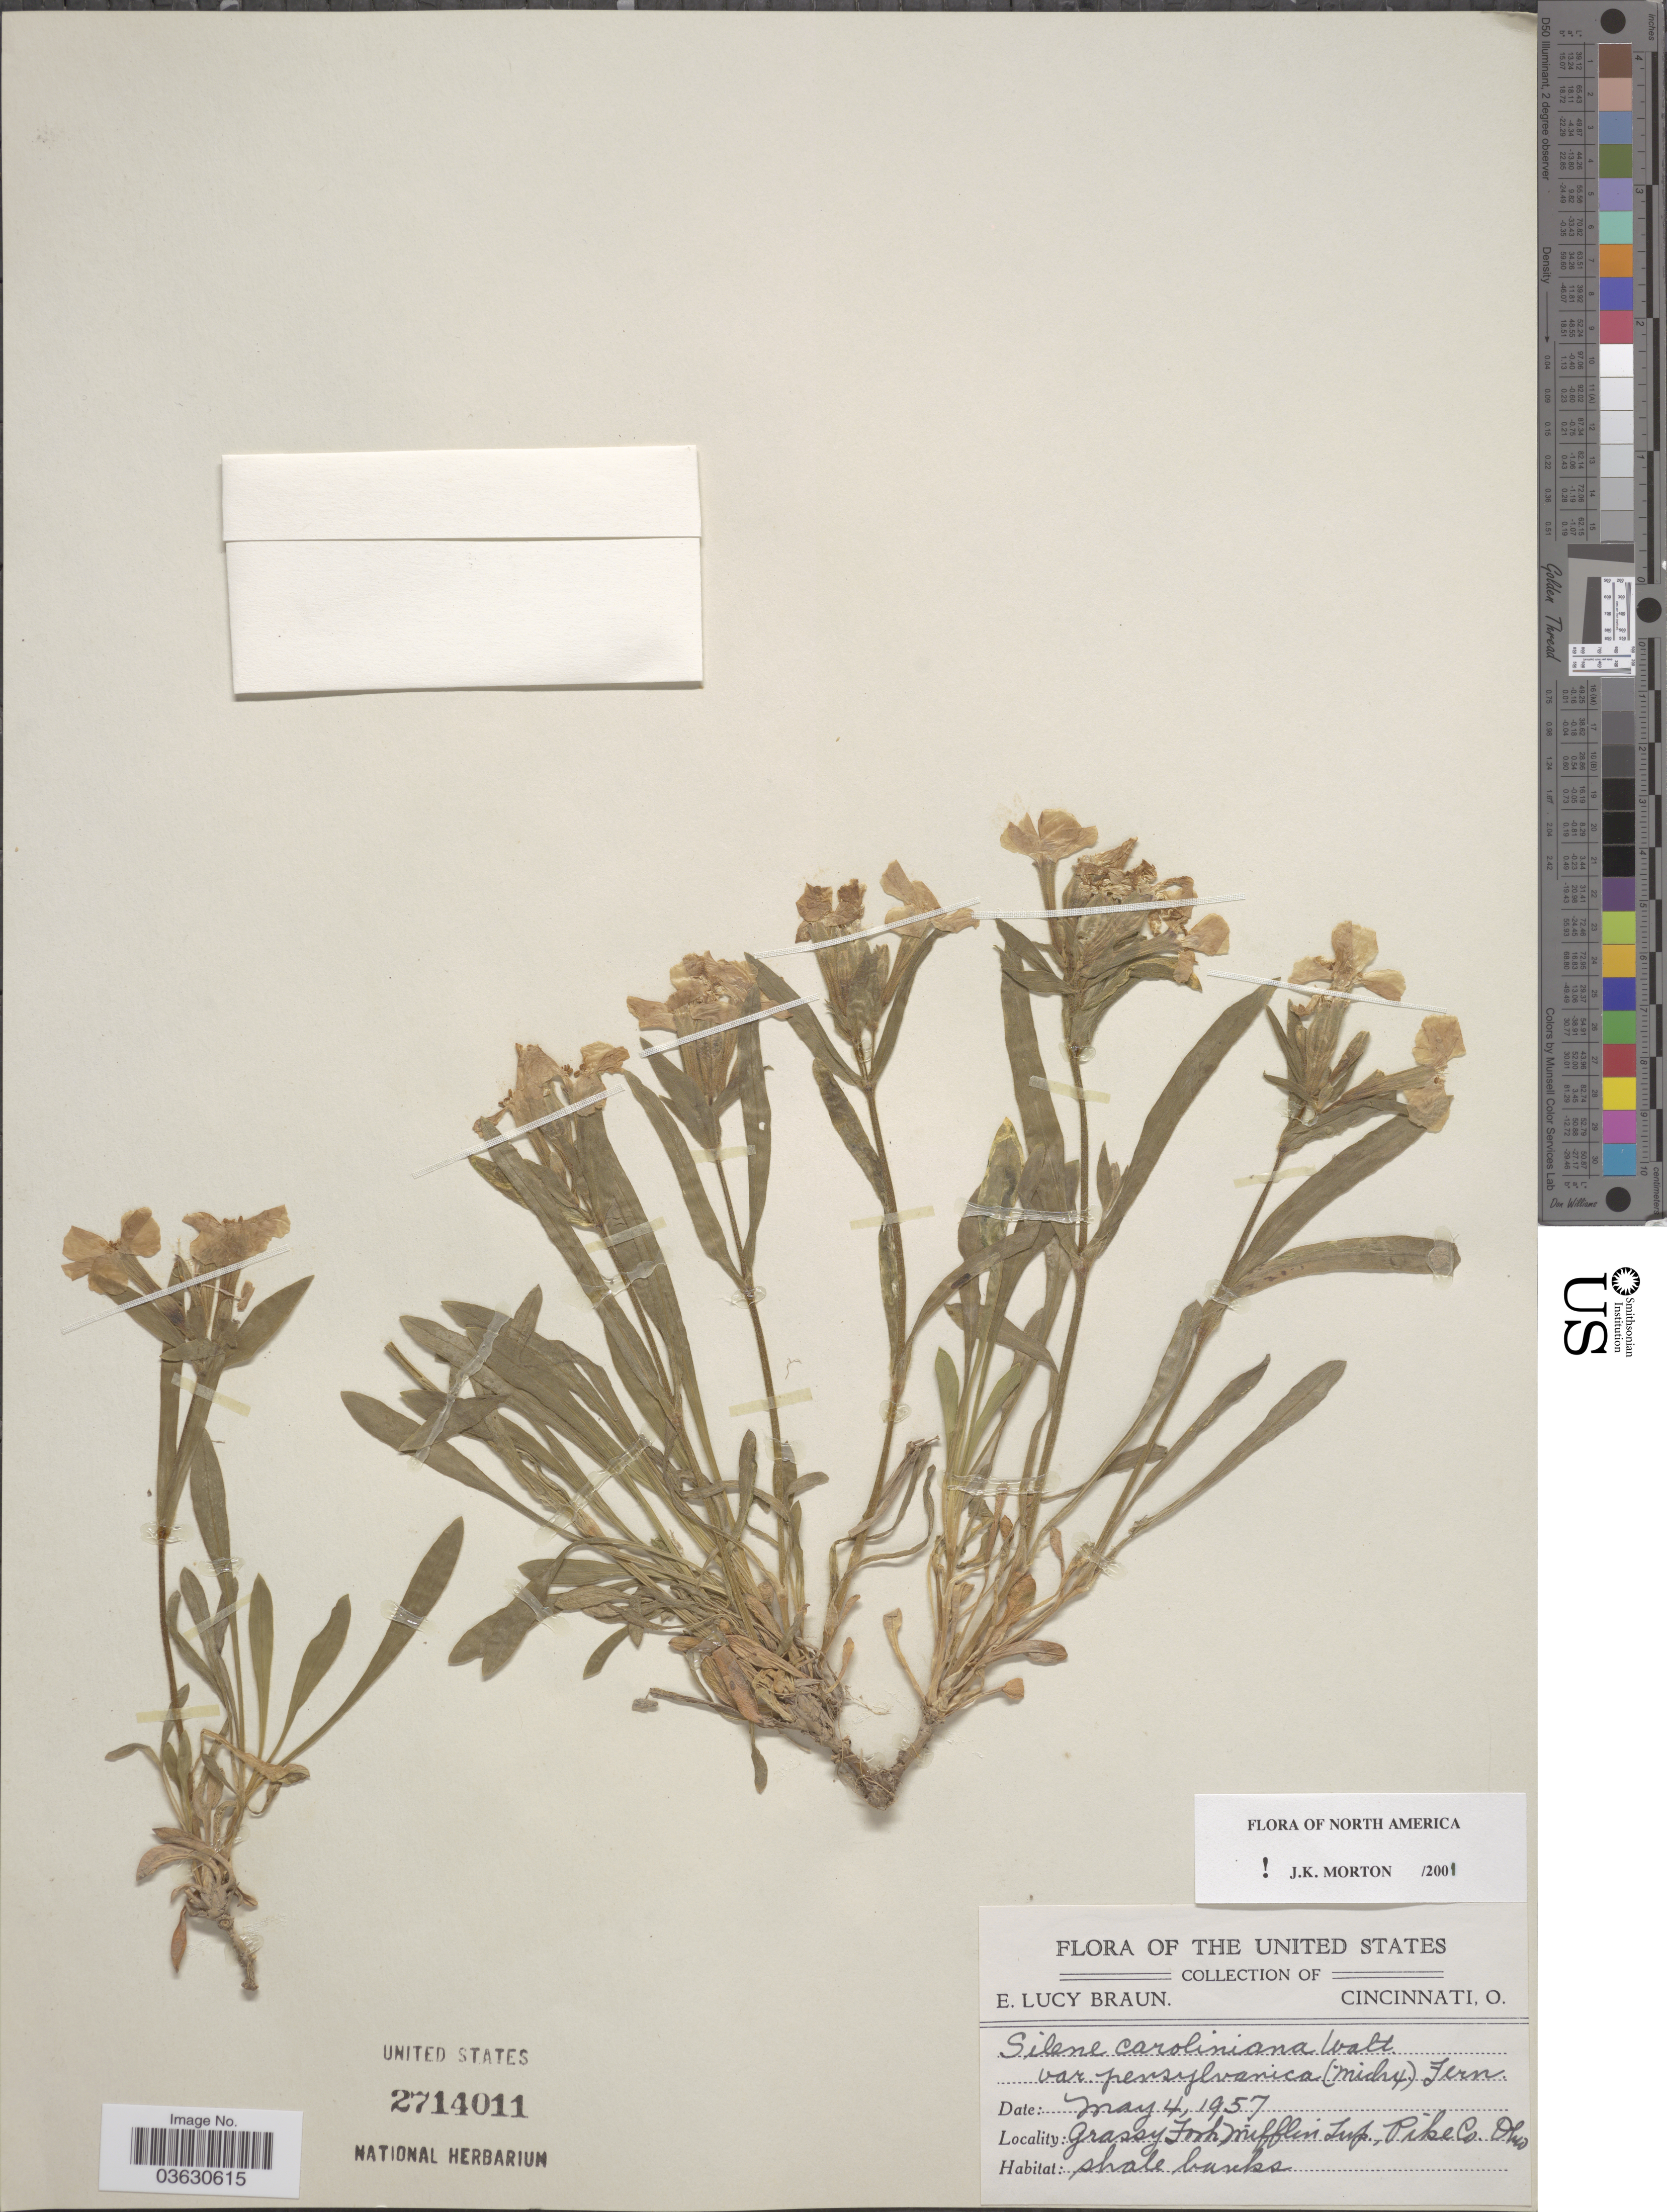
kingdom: Plantae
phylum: Tracheophyta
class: Magnoliopsida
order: Caryophyllales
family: Caryophyllaceae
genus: Silene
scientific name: Silene caroliniana var. pensylvanica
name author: (Michx.) Fernald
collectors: E. L. Braun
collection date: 1957-05-04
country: United States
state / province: Ohio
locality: Grassy Fork, Mifflin Twp., Pike Co.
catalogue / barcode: US 2714011